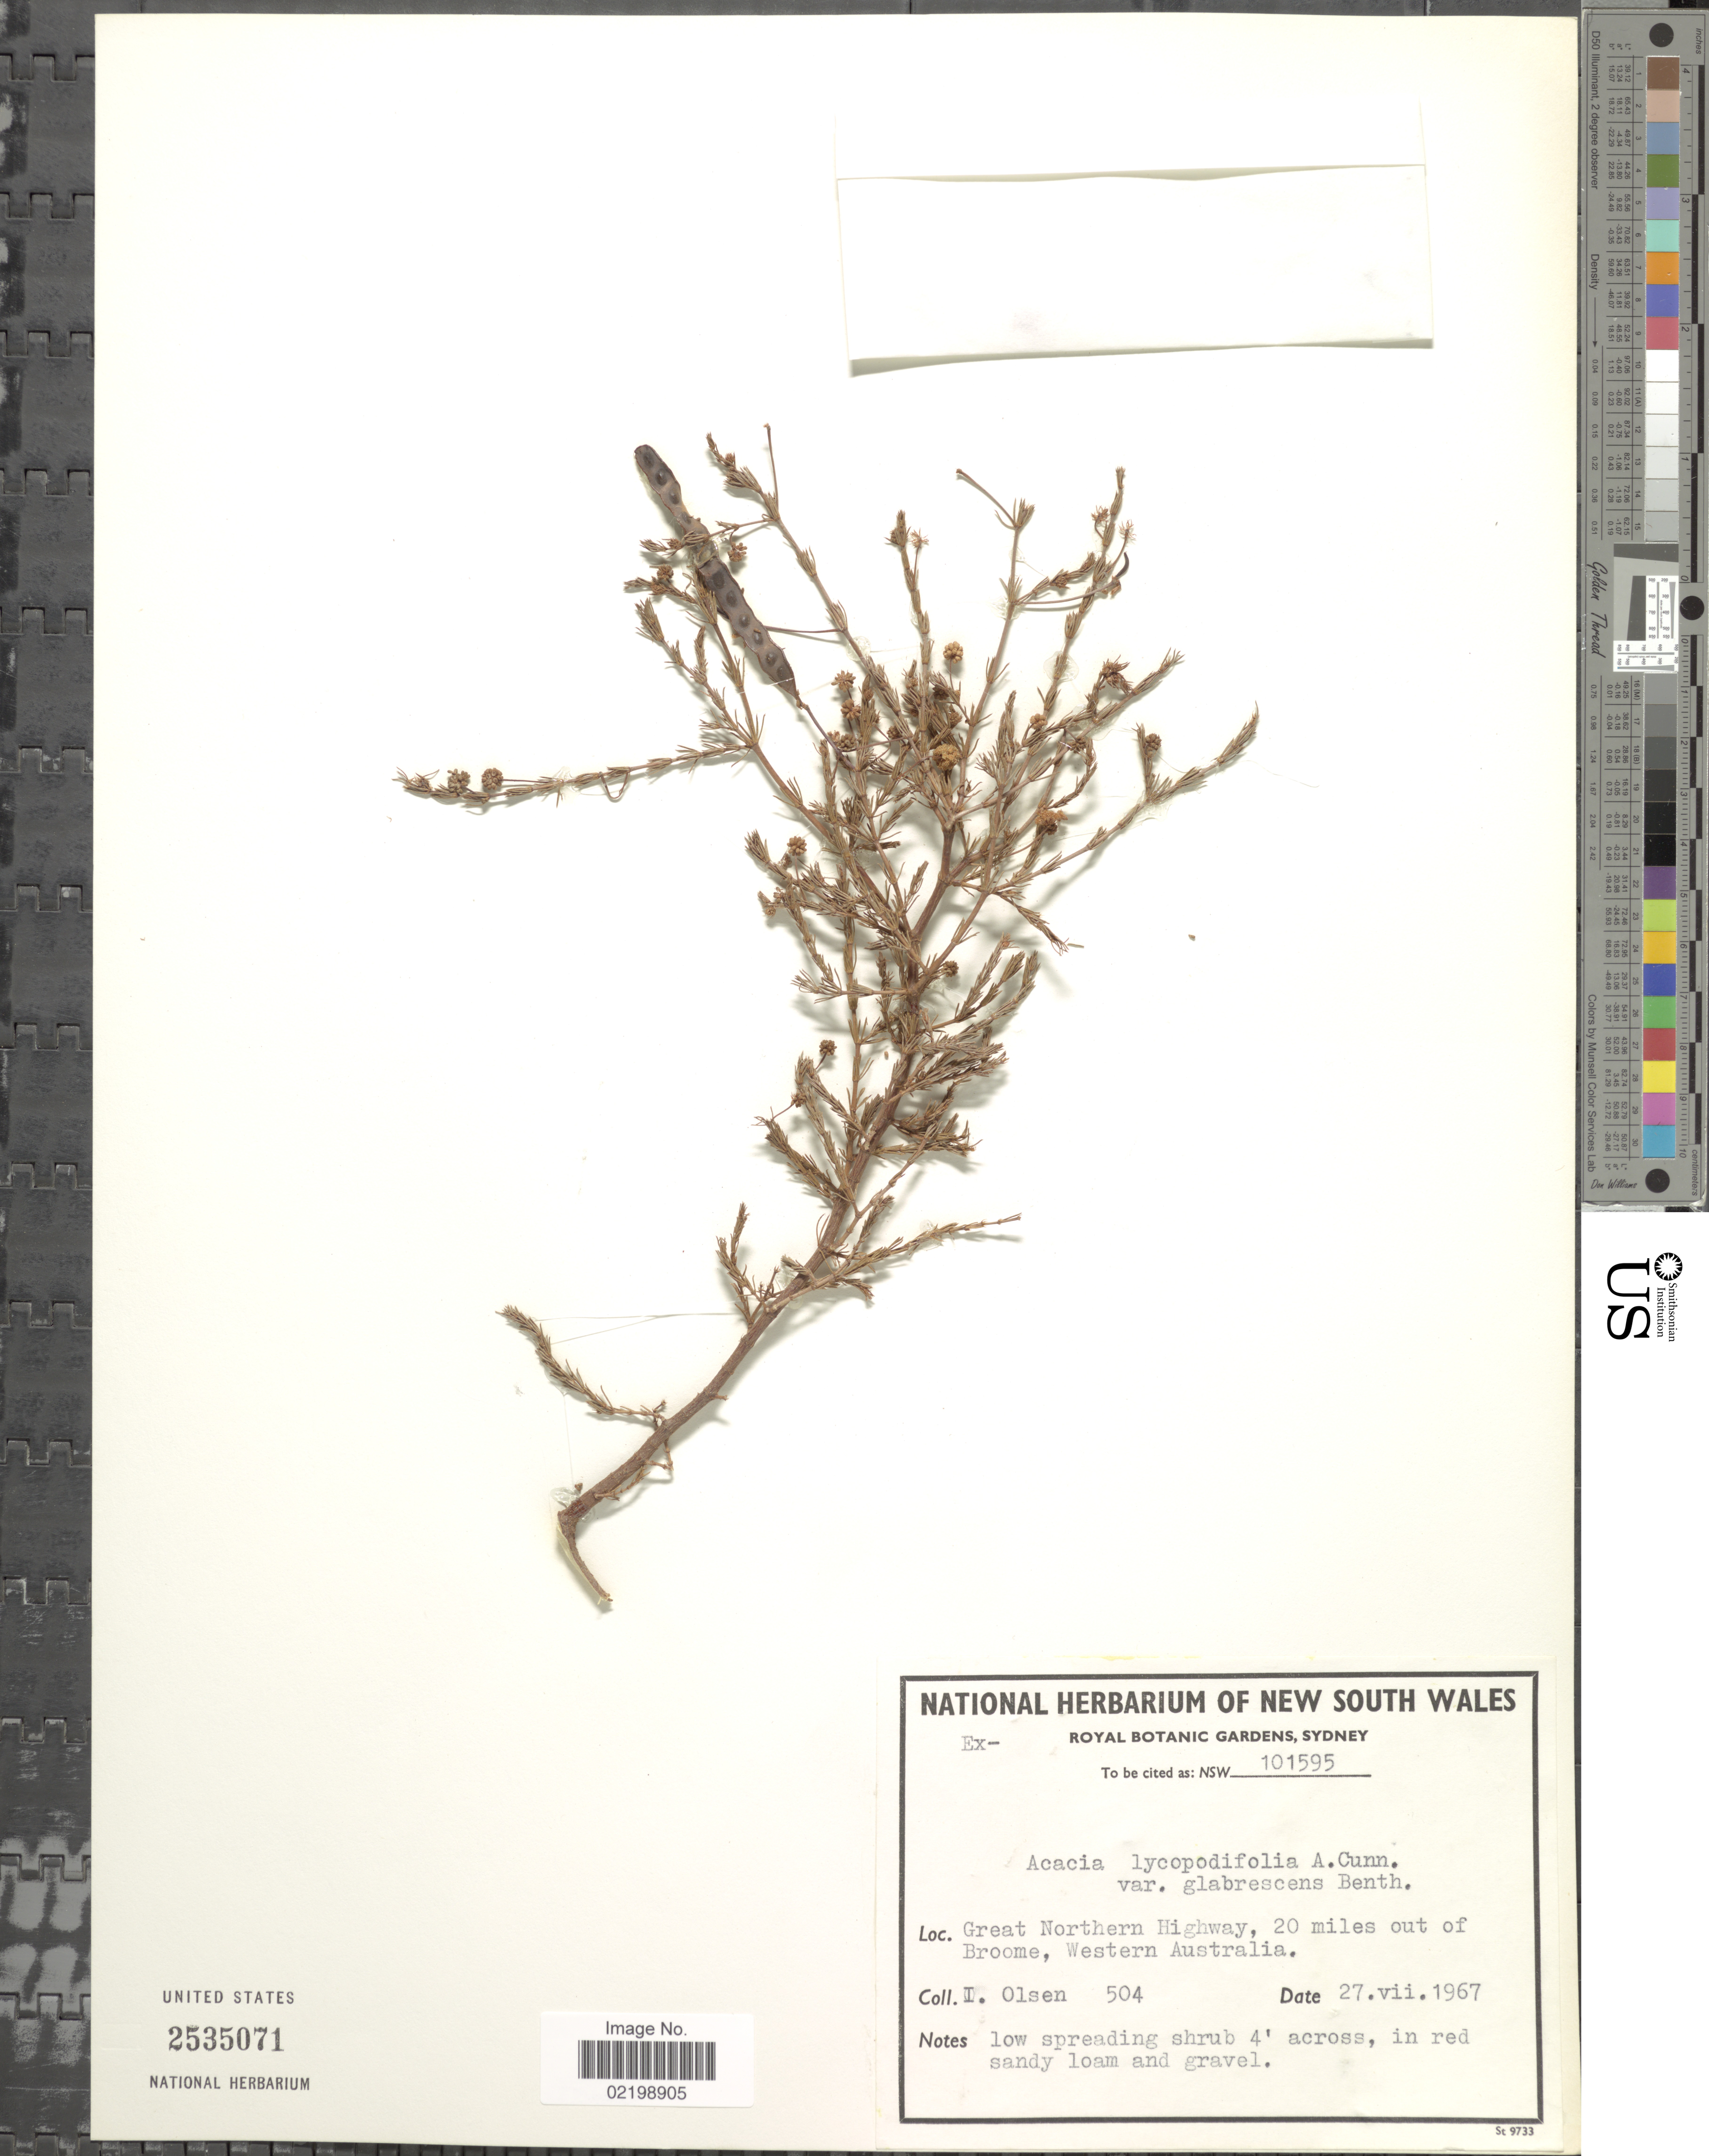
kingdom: Plantae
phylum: Tracheophyta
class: Magnoliopsida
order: Fabales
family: Fabaceae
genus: Acacia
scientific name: Acacia lycopodifolia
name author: Hook.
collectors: I. Olsen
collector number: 504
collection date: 1967-07-27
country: Australia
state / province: Western Australia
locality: Great Northern Highway, 20 miles out of Broome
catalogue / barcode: US 2535071